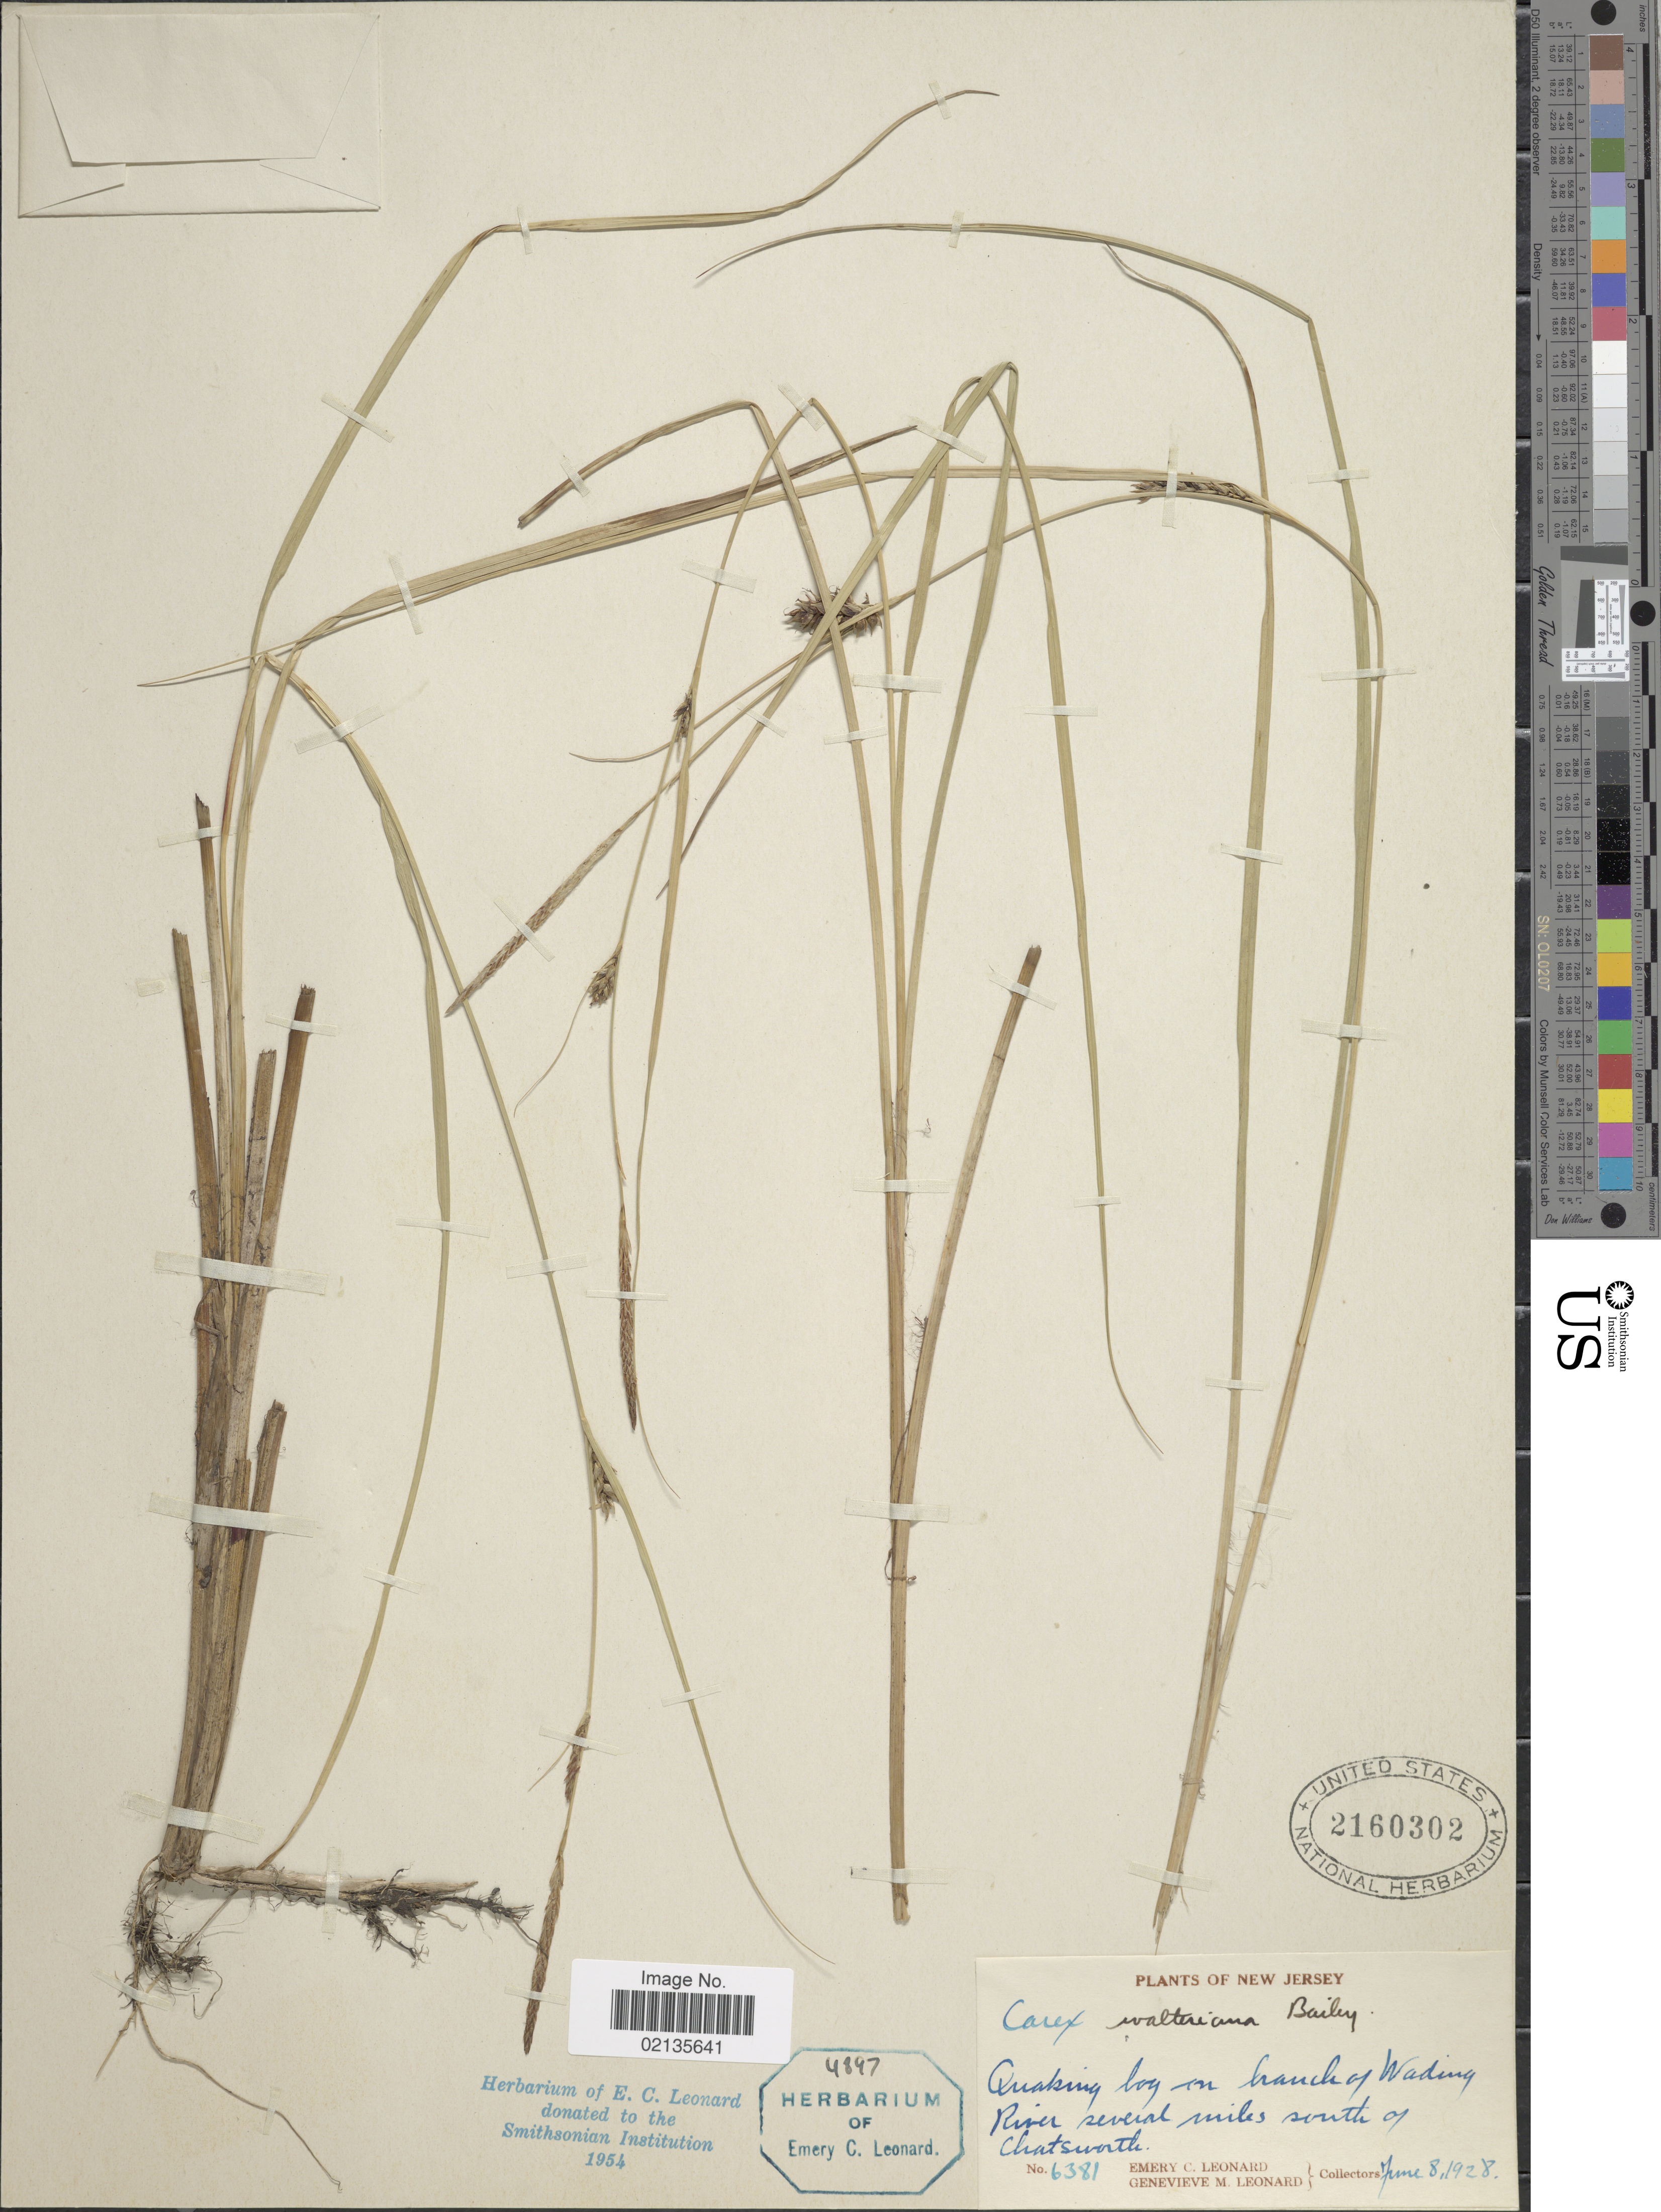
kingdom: Plantae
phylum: Tracheophyta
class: Liliopsida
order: Poales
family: Cyperaceae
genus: Carex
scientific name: Carex striata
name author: Michx.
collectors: E. C. Leonard & G. M. Leonard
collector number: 6381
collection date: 1928-06-08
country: United States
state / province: New Jersey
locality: Quaking bog on branch of Wading River, several miles south of Chatsworth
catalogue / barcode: US 2160302